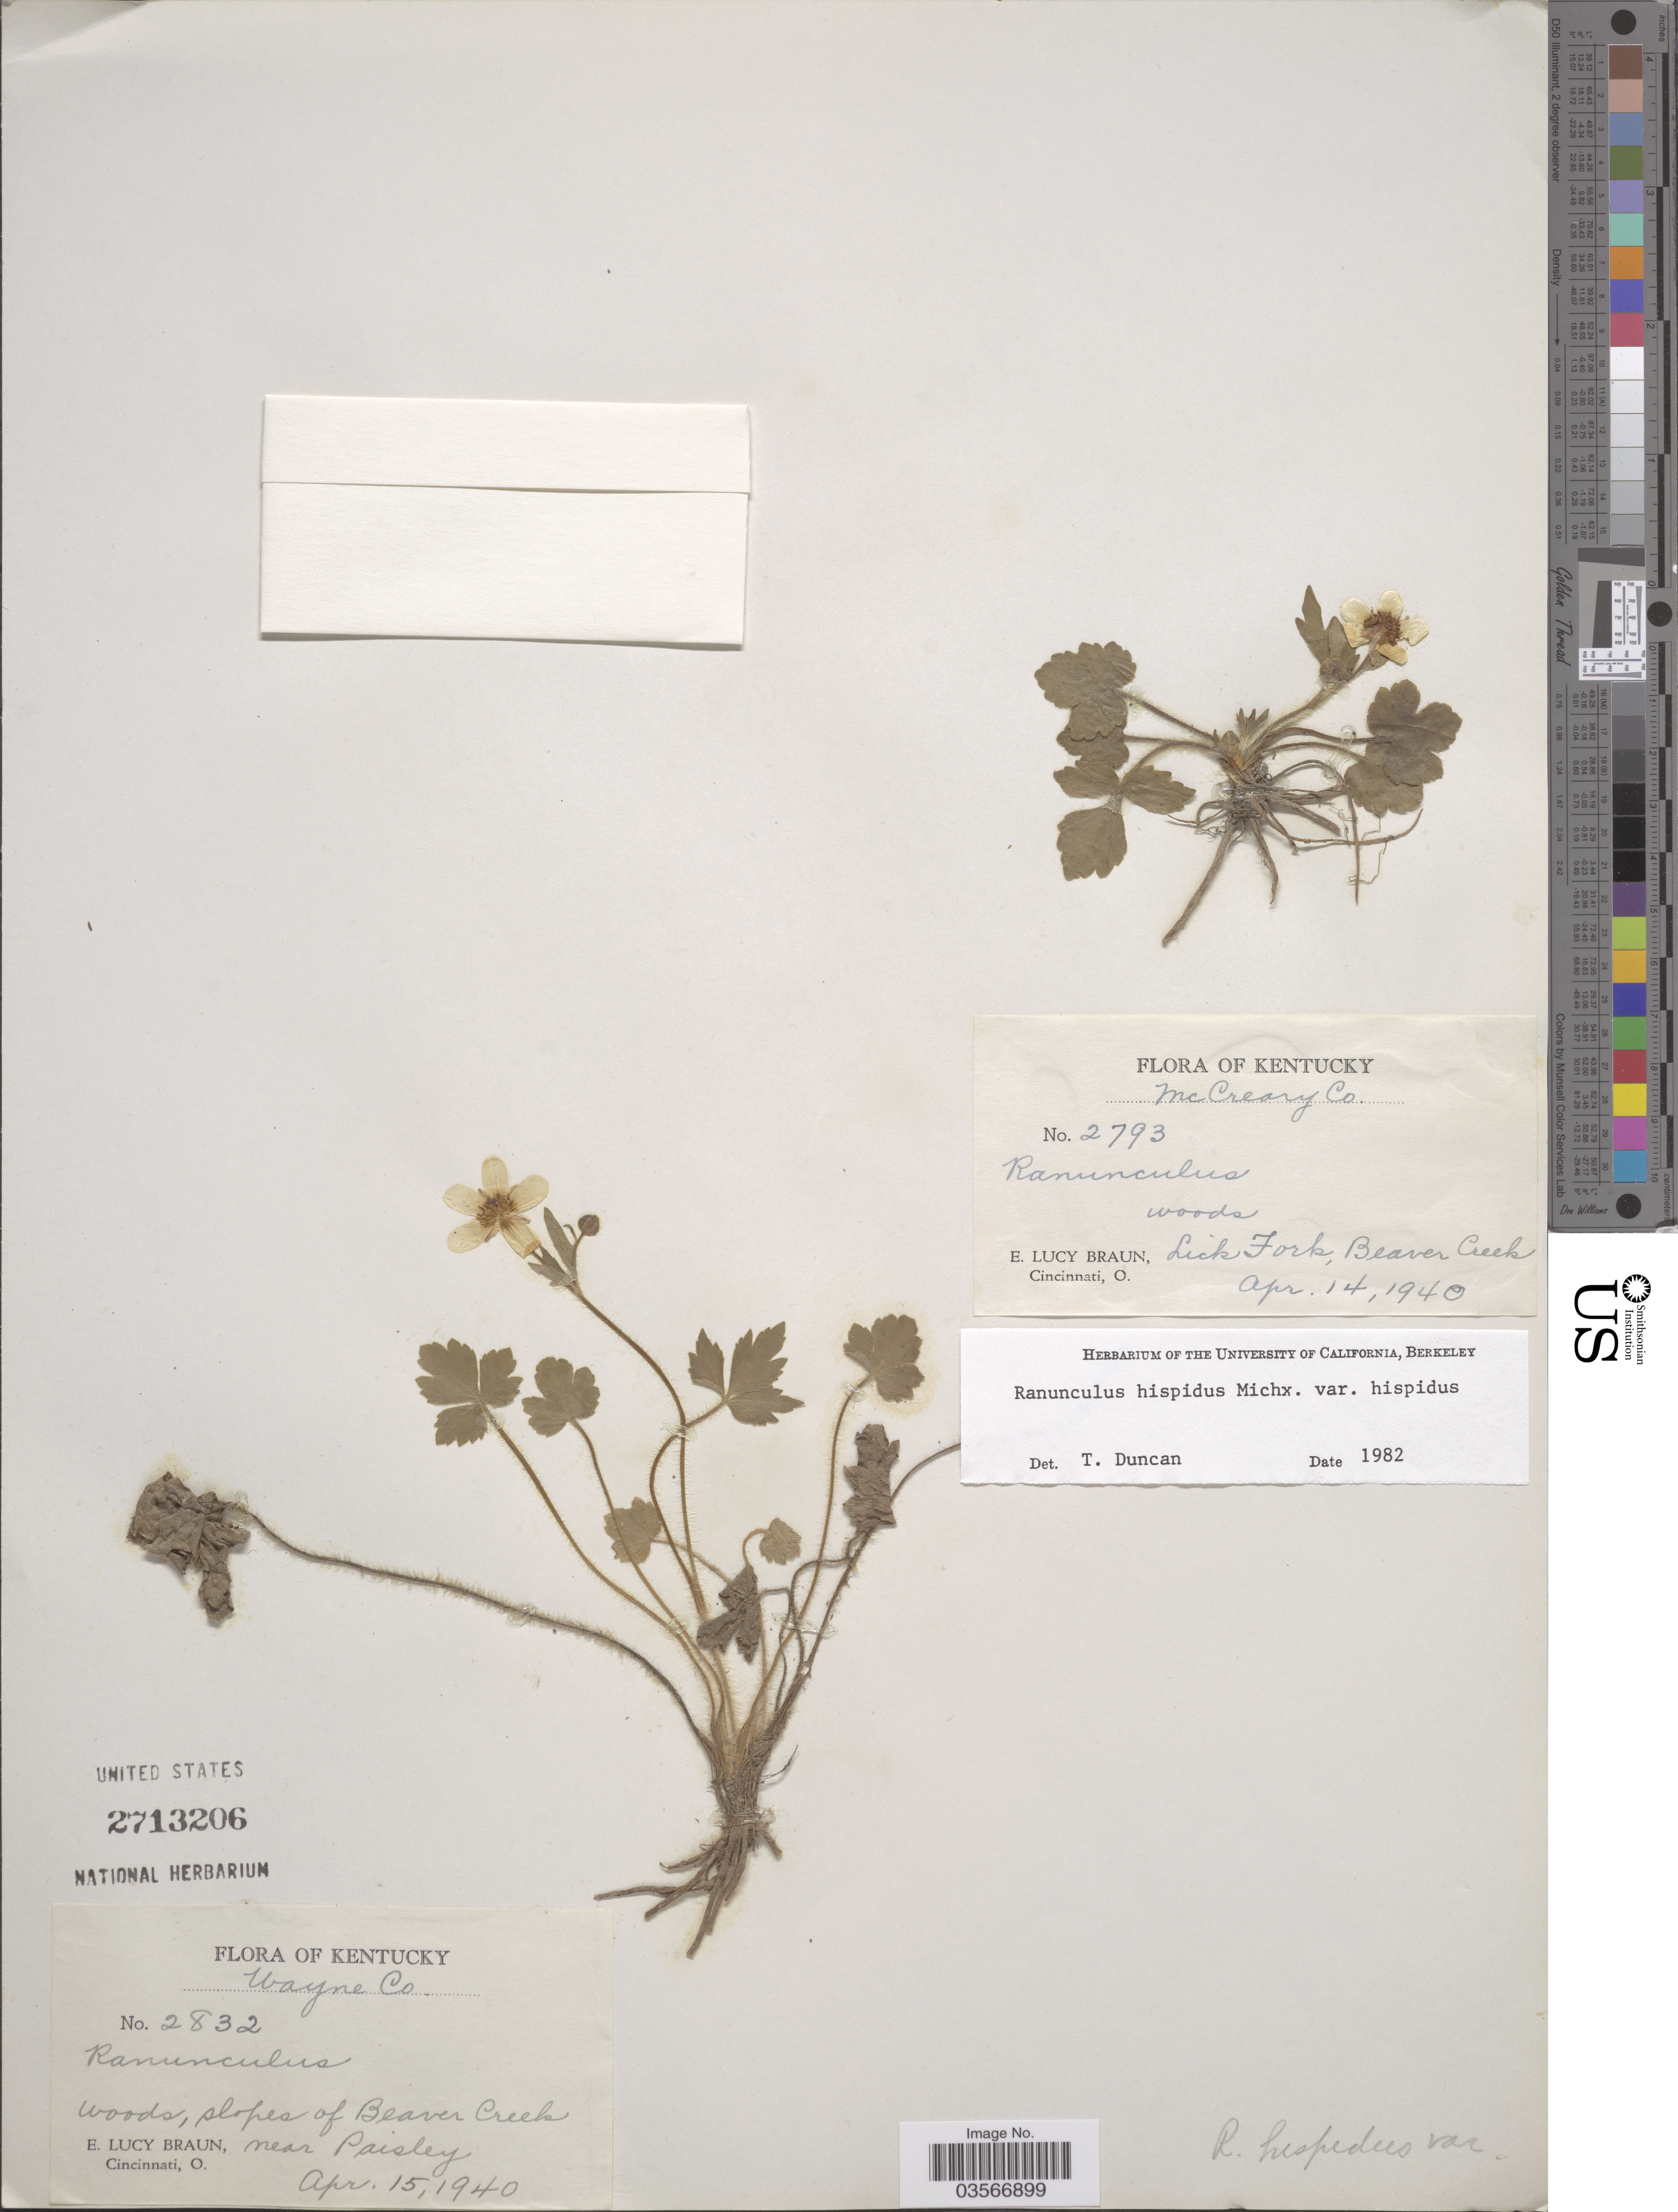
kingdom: Plantae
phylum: Tracheophyta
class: Magnoliopsida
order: Ranunculales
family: Ranunculaceae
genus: Ranunculus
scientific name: Ranunculus hispidus var. hispidus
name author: Michx.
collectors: E. L. Braun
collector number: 2832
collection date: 1940-04-15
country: United States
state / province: Kentucky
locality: Wayne Co. Woods, slopes of Beaver Creek near Paisley.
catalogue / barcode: US 2713206-2